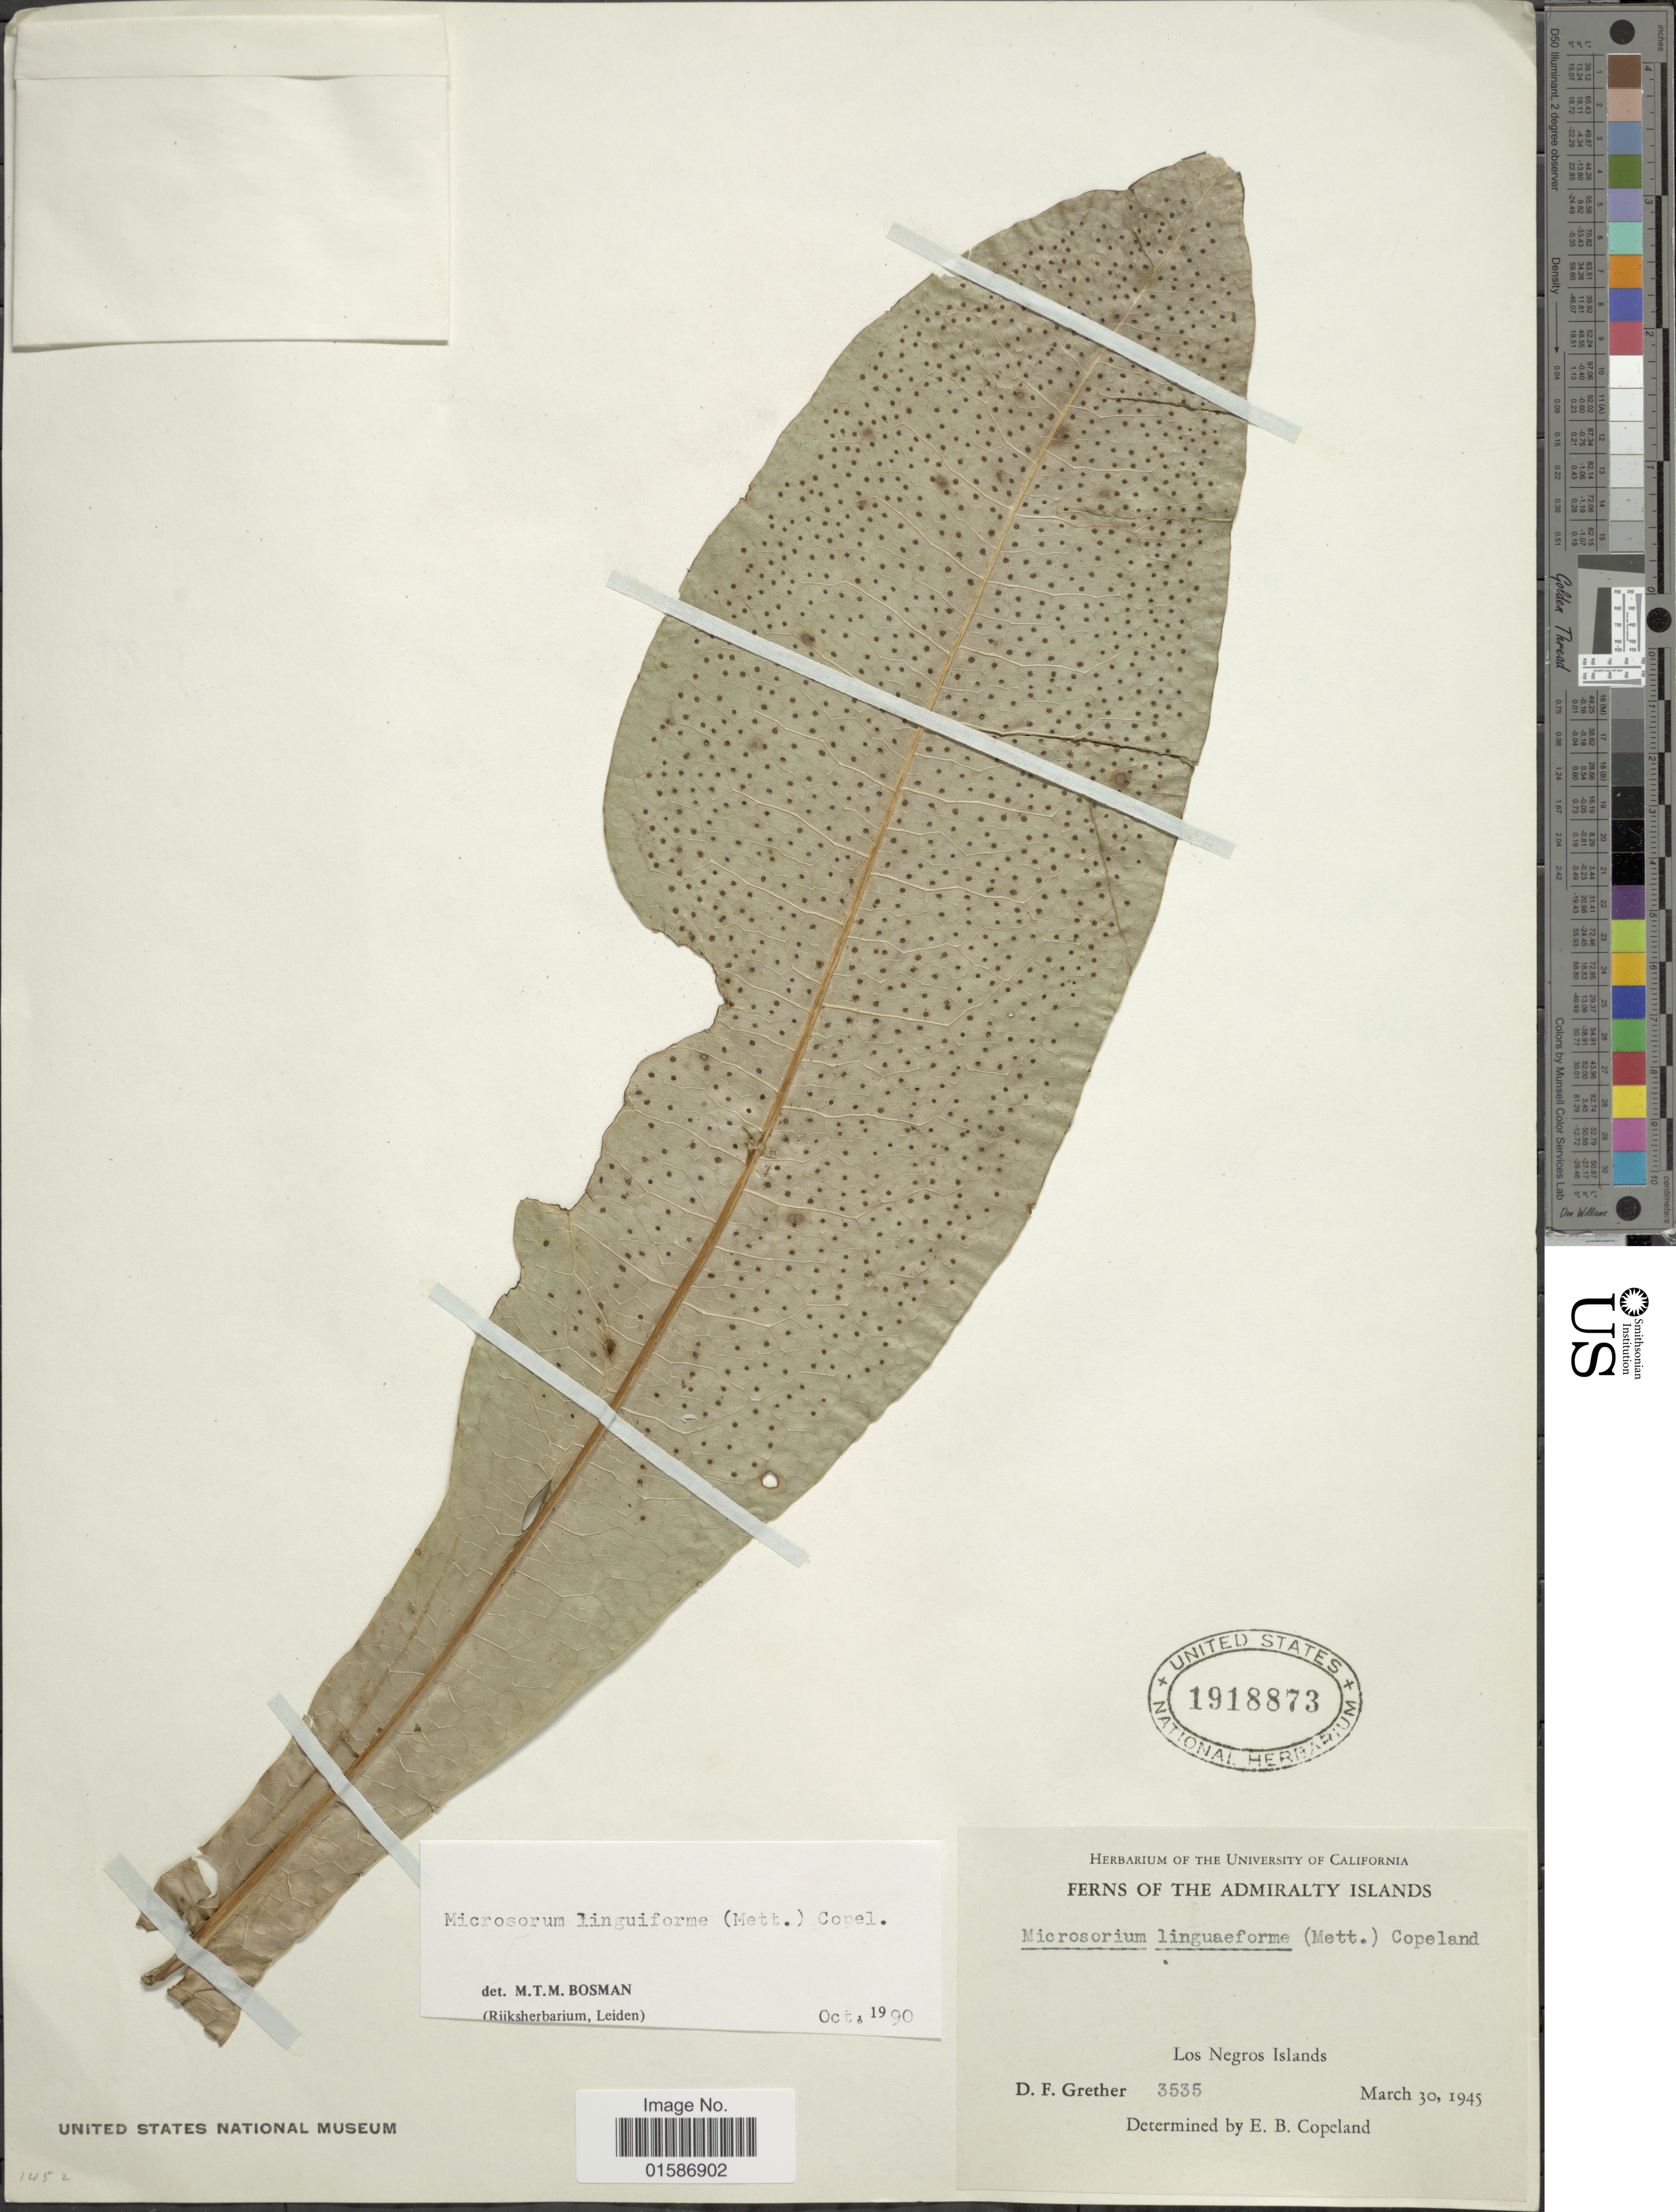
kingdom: Plantae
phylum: Tracheophyta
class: Polypodiopsida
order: Polypodiales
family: Polypodiaceae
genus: Microsorum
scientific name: Microsorum linguiforme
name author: (Mett.) Copel.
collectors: D. F. Grether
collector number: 3535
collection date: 1945-03-30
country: Papua New Guinea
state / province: Manus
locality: The Admiralty Island, Los Negros Island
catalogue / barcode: US 1918873